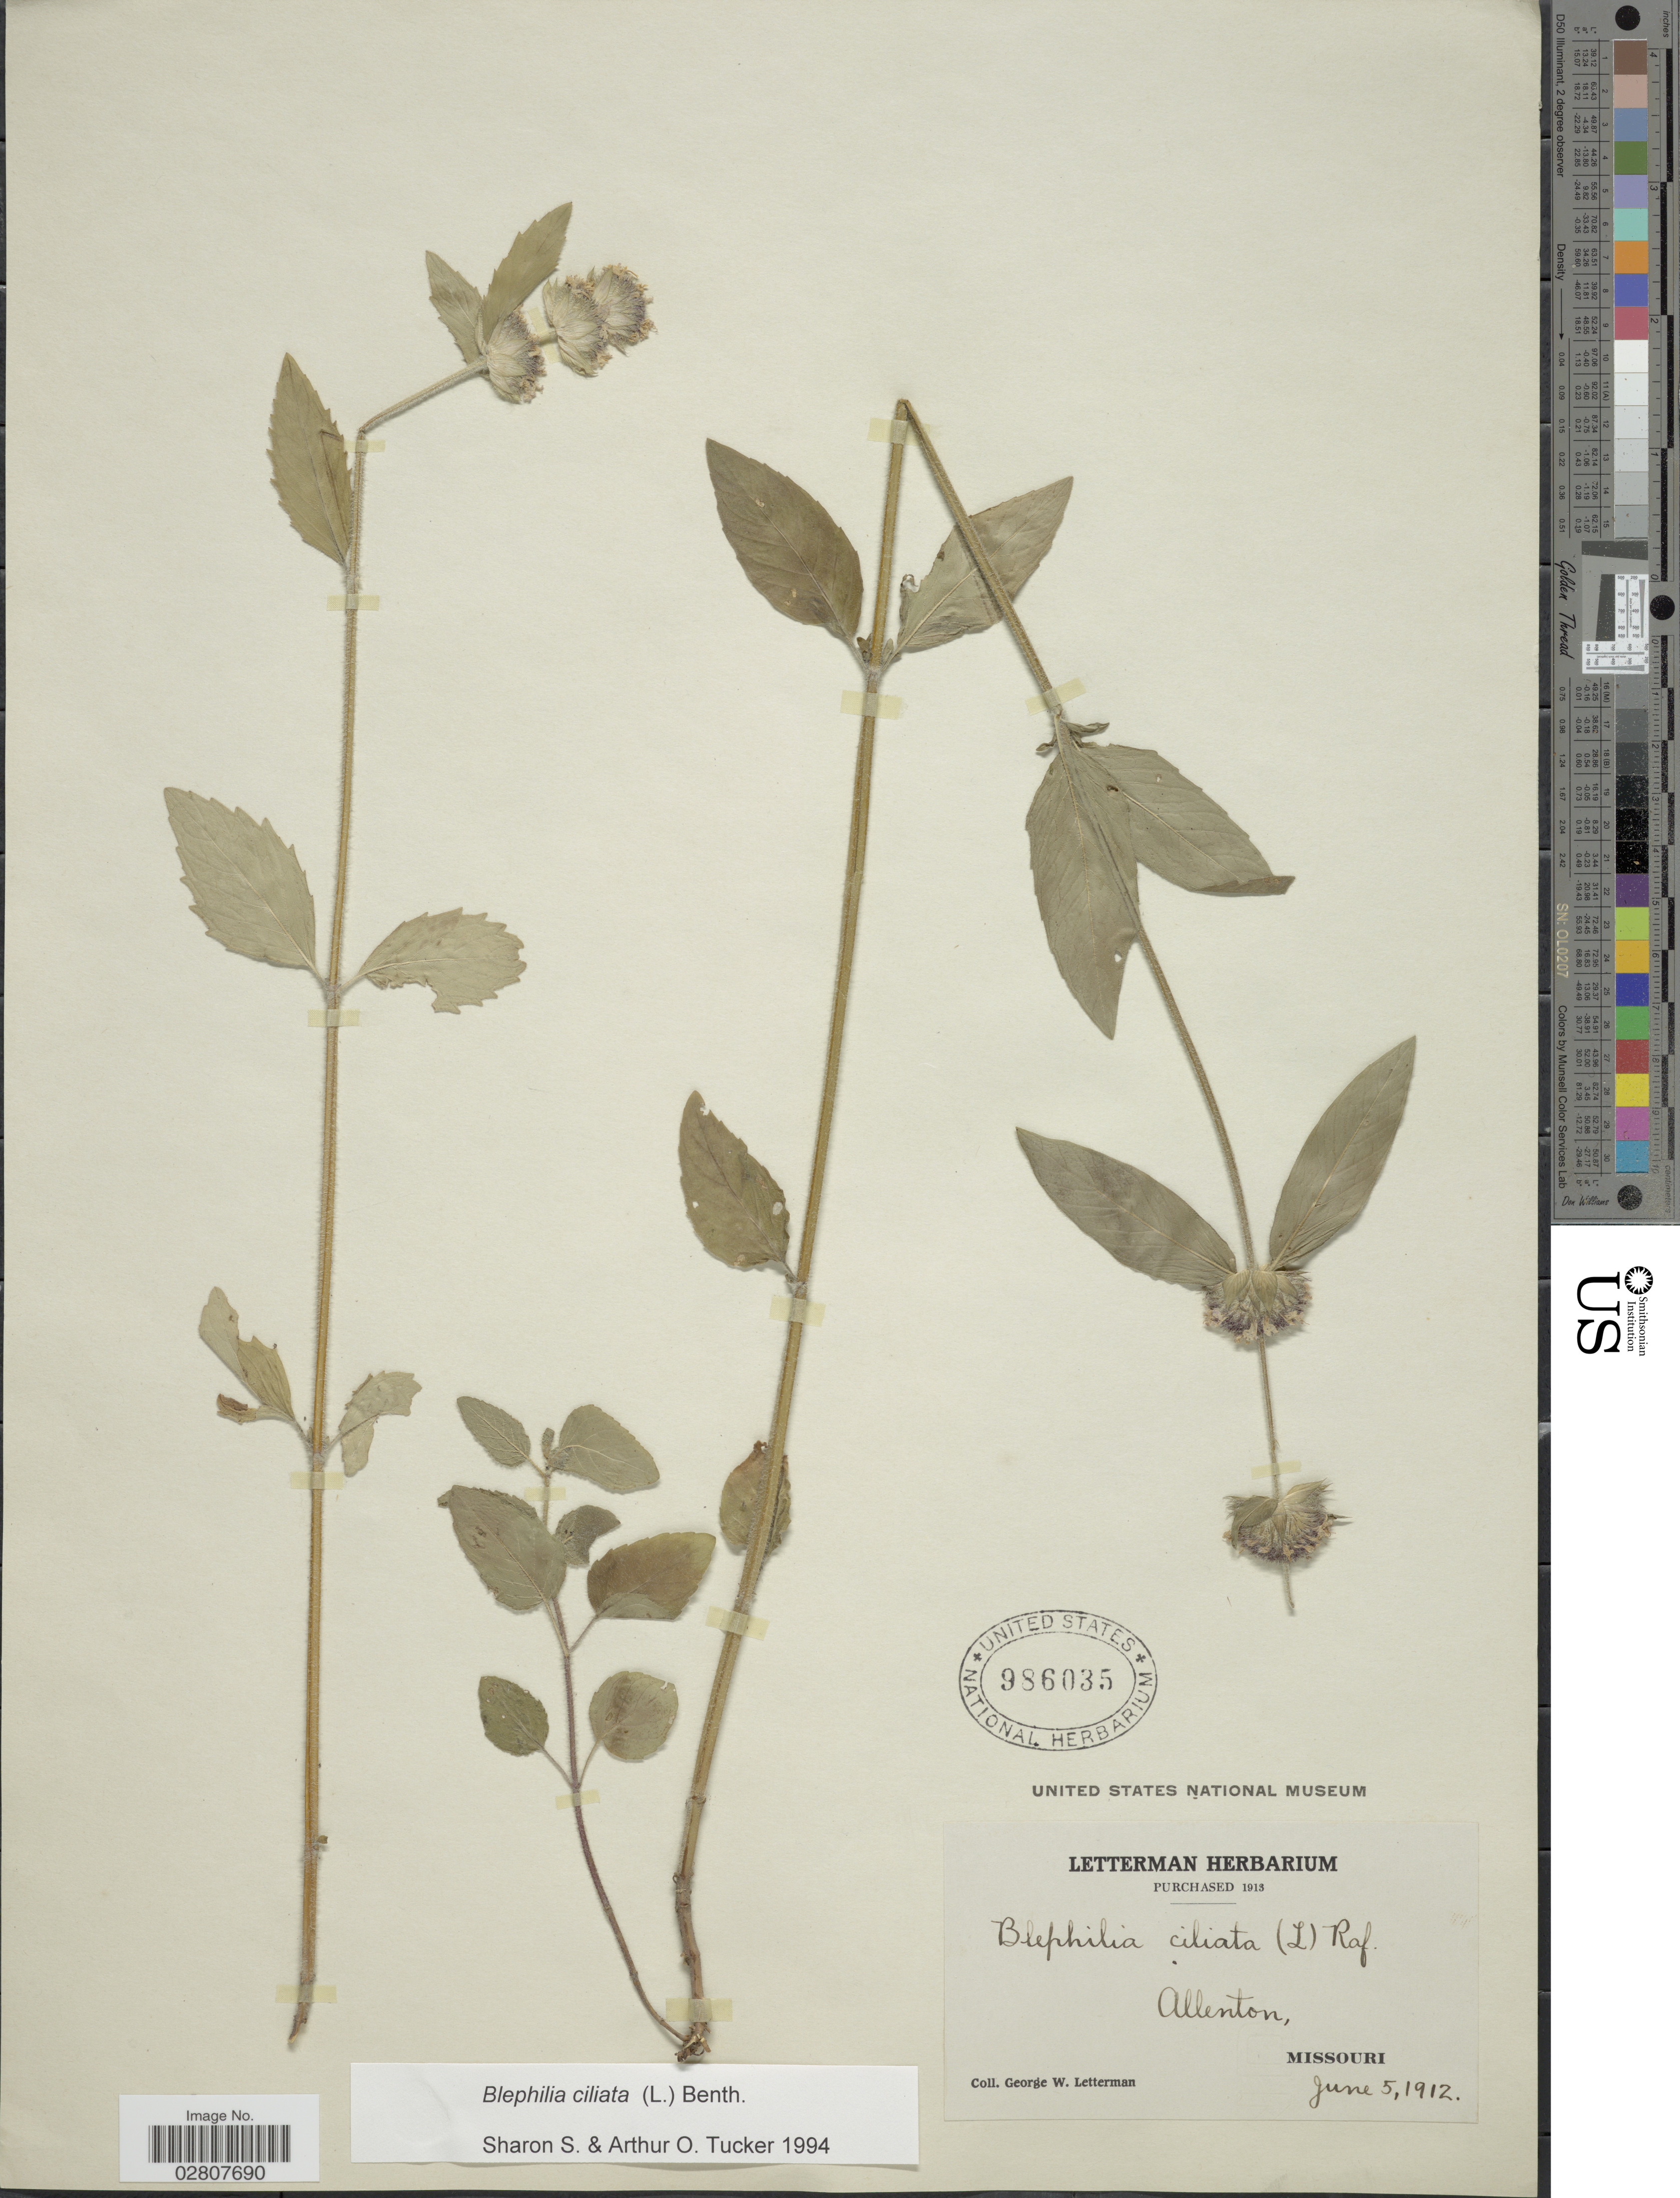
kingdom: Plantae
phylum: Tracheophyta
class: Magnoliopsida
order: Lamiales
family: Lamiaceae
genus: Blephilia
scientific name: Blephilia ciliata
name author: (L.) Raf. ex Benth.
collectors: G. W. Letterman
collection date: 1912-06-05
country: United States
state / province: Missouri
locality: Allenton.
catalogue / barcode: US 986035